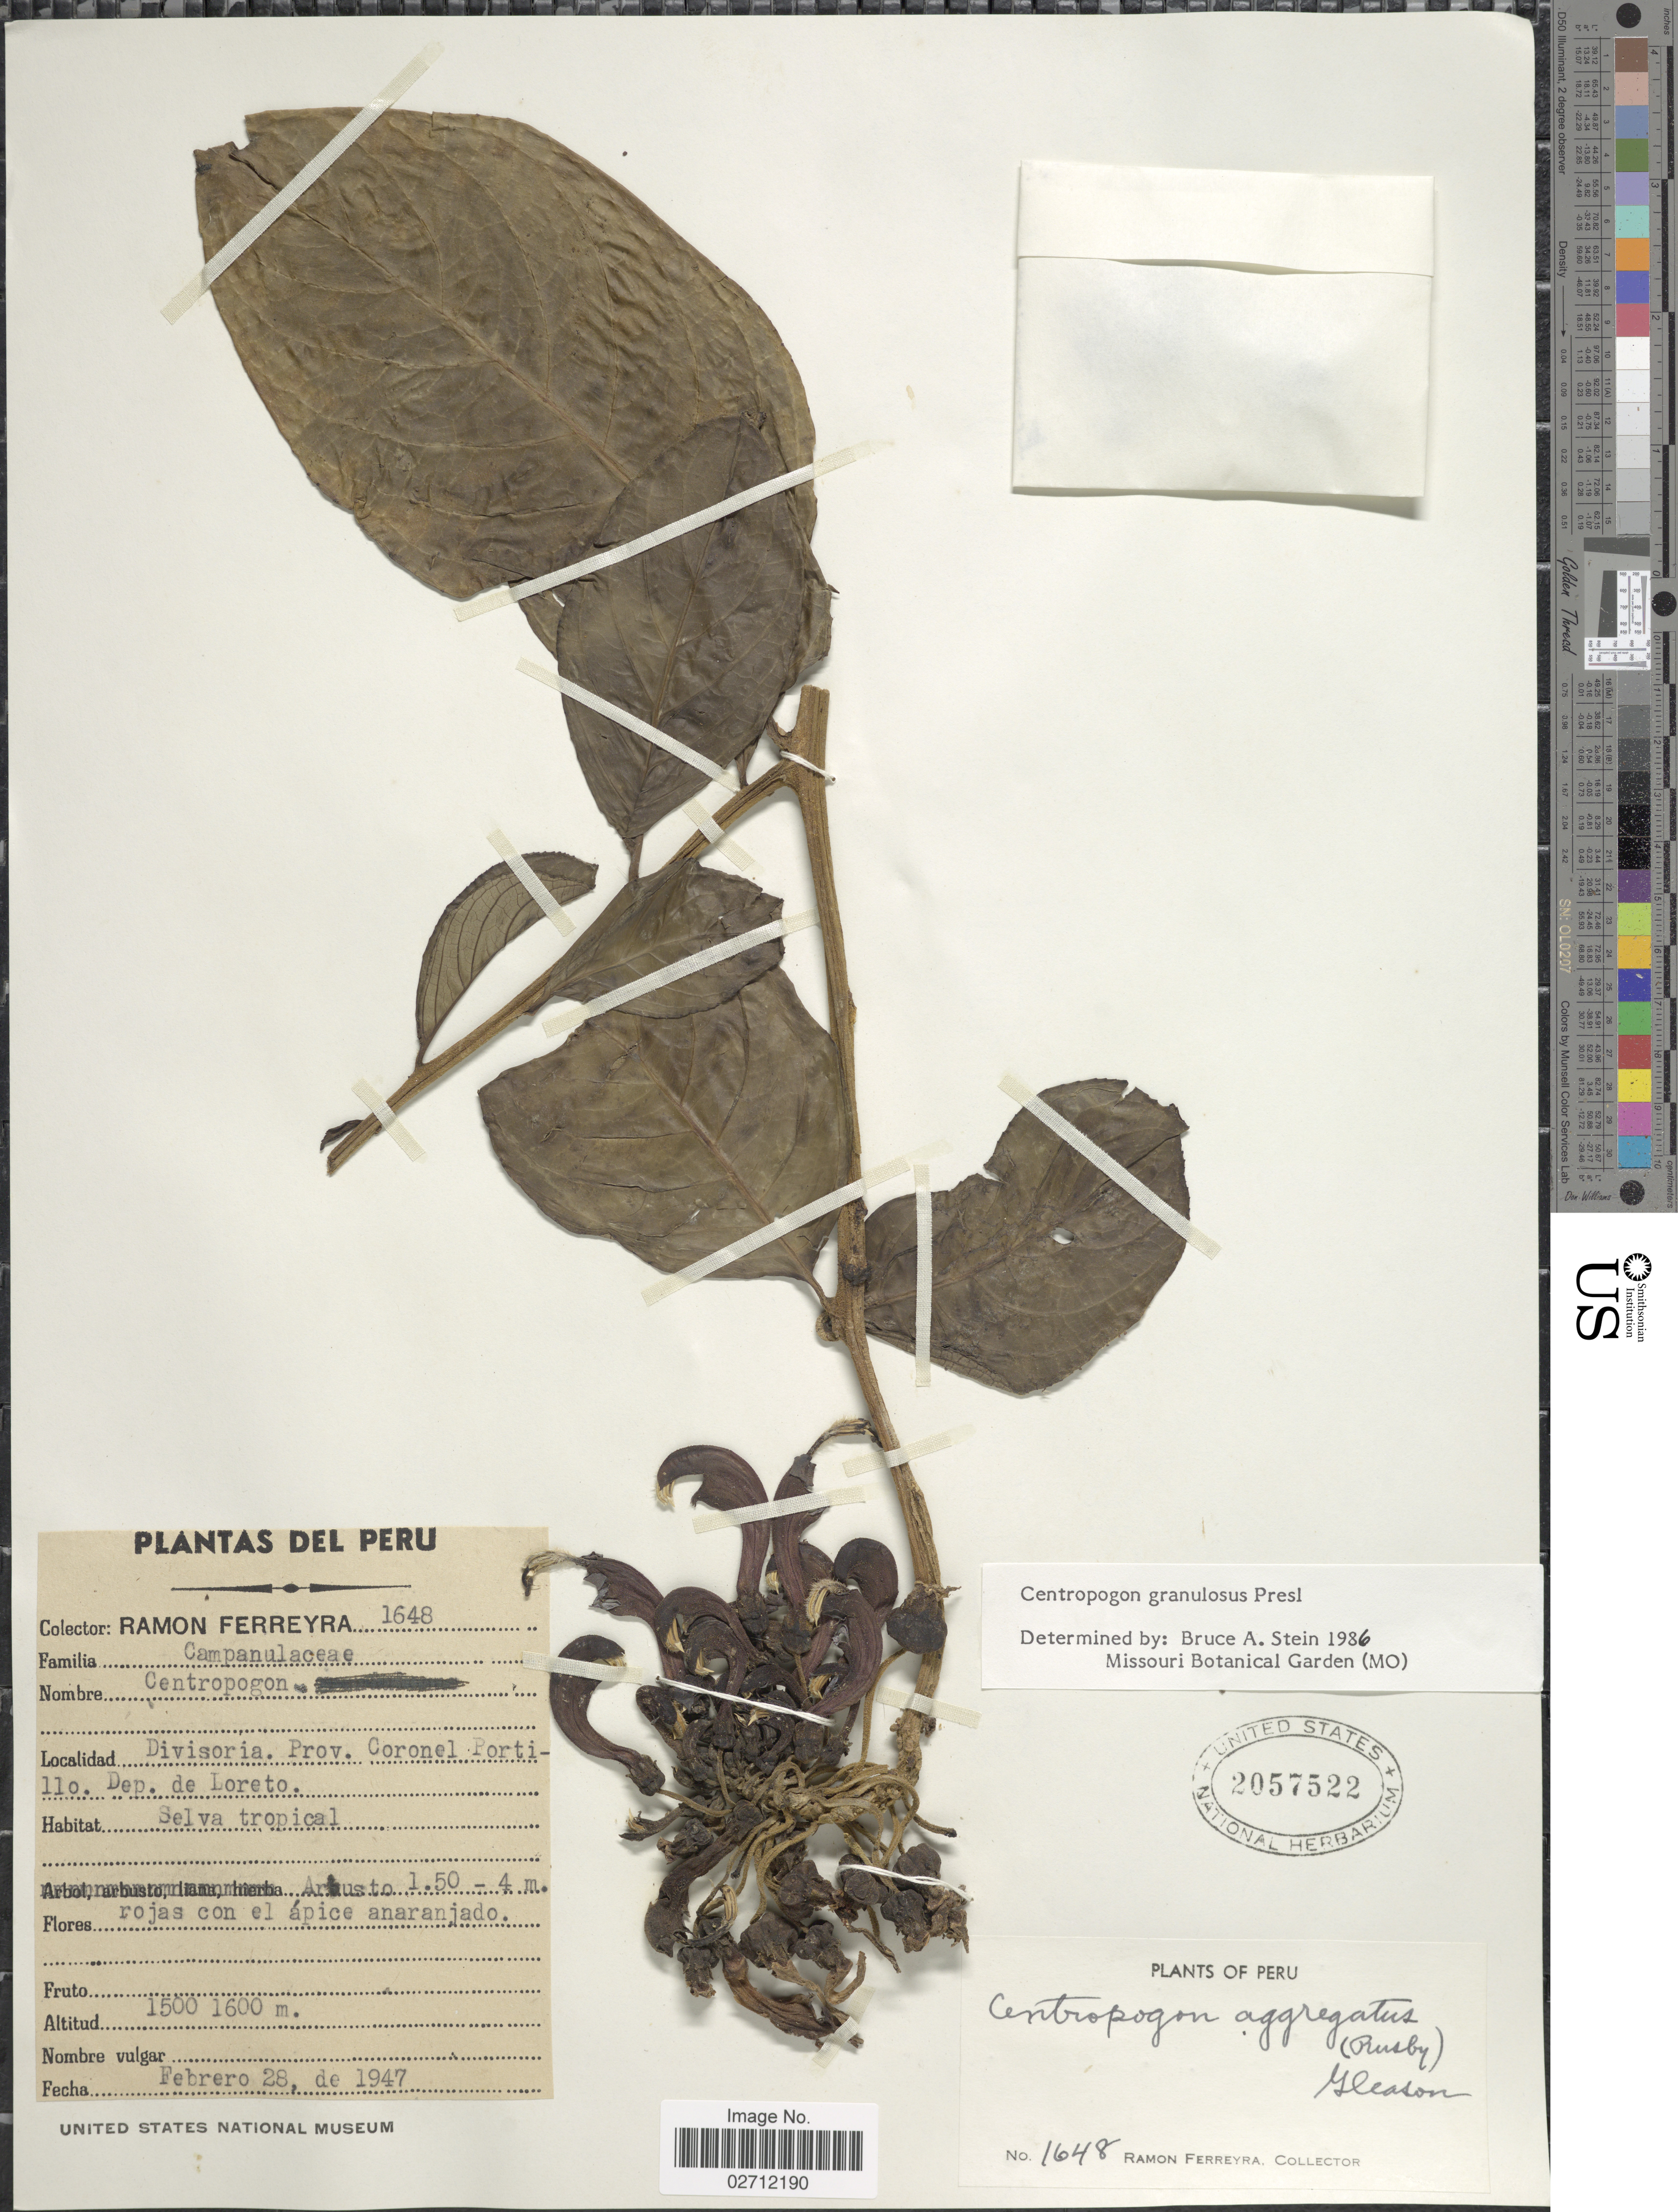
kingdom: Plantae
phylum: Tracheophyta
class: Magnoliopsida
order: Asterales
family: Campanulaceae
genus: Centropogon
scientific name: Centropogon granulosus subsp. granulosus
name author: C. Presl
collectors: R. A. Ferreyra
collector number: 1648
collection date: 1947-02-28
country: Peru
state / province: Loreto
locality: Divisoria, Prov. Coronel Portillo.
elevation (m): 1500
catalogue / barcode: US 2057522